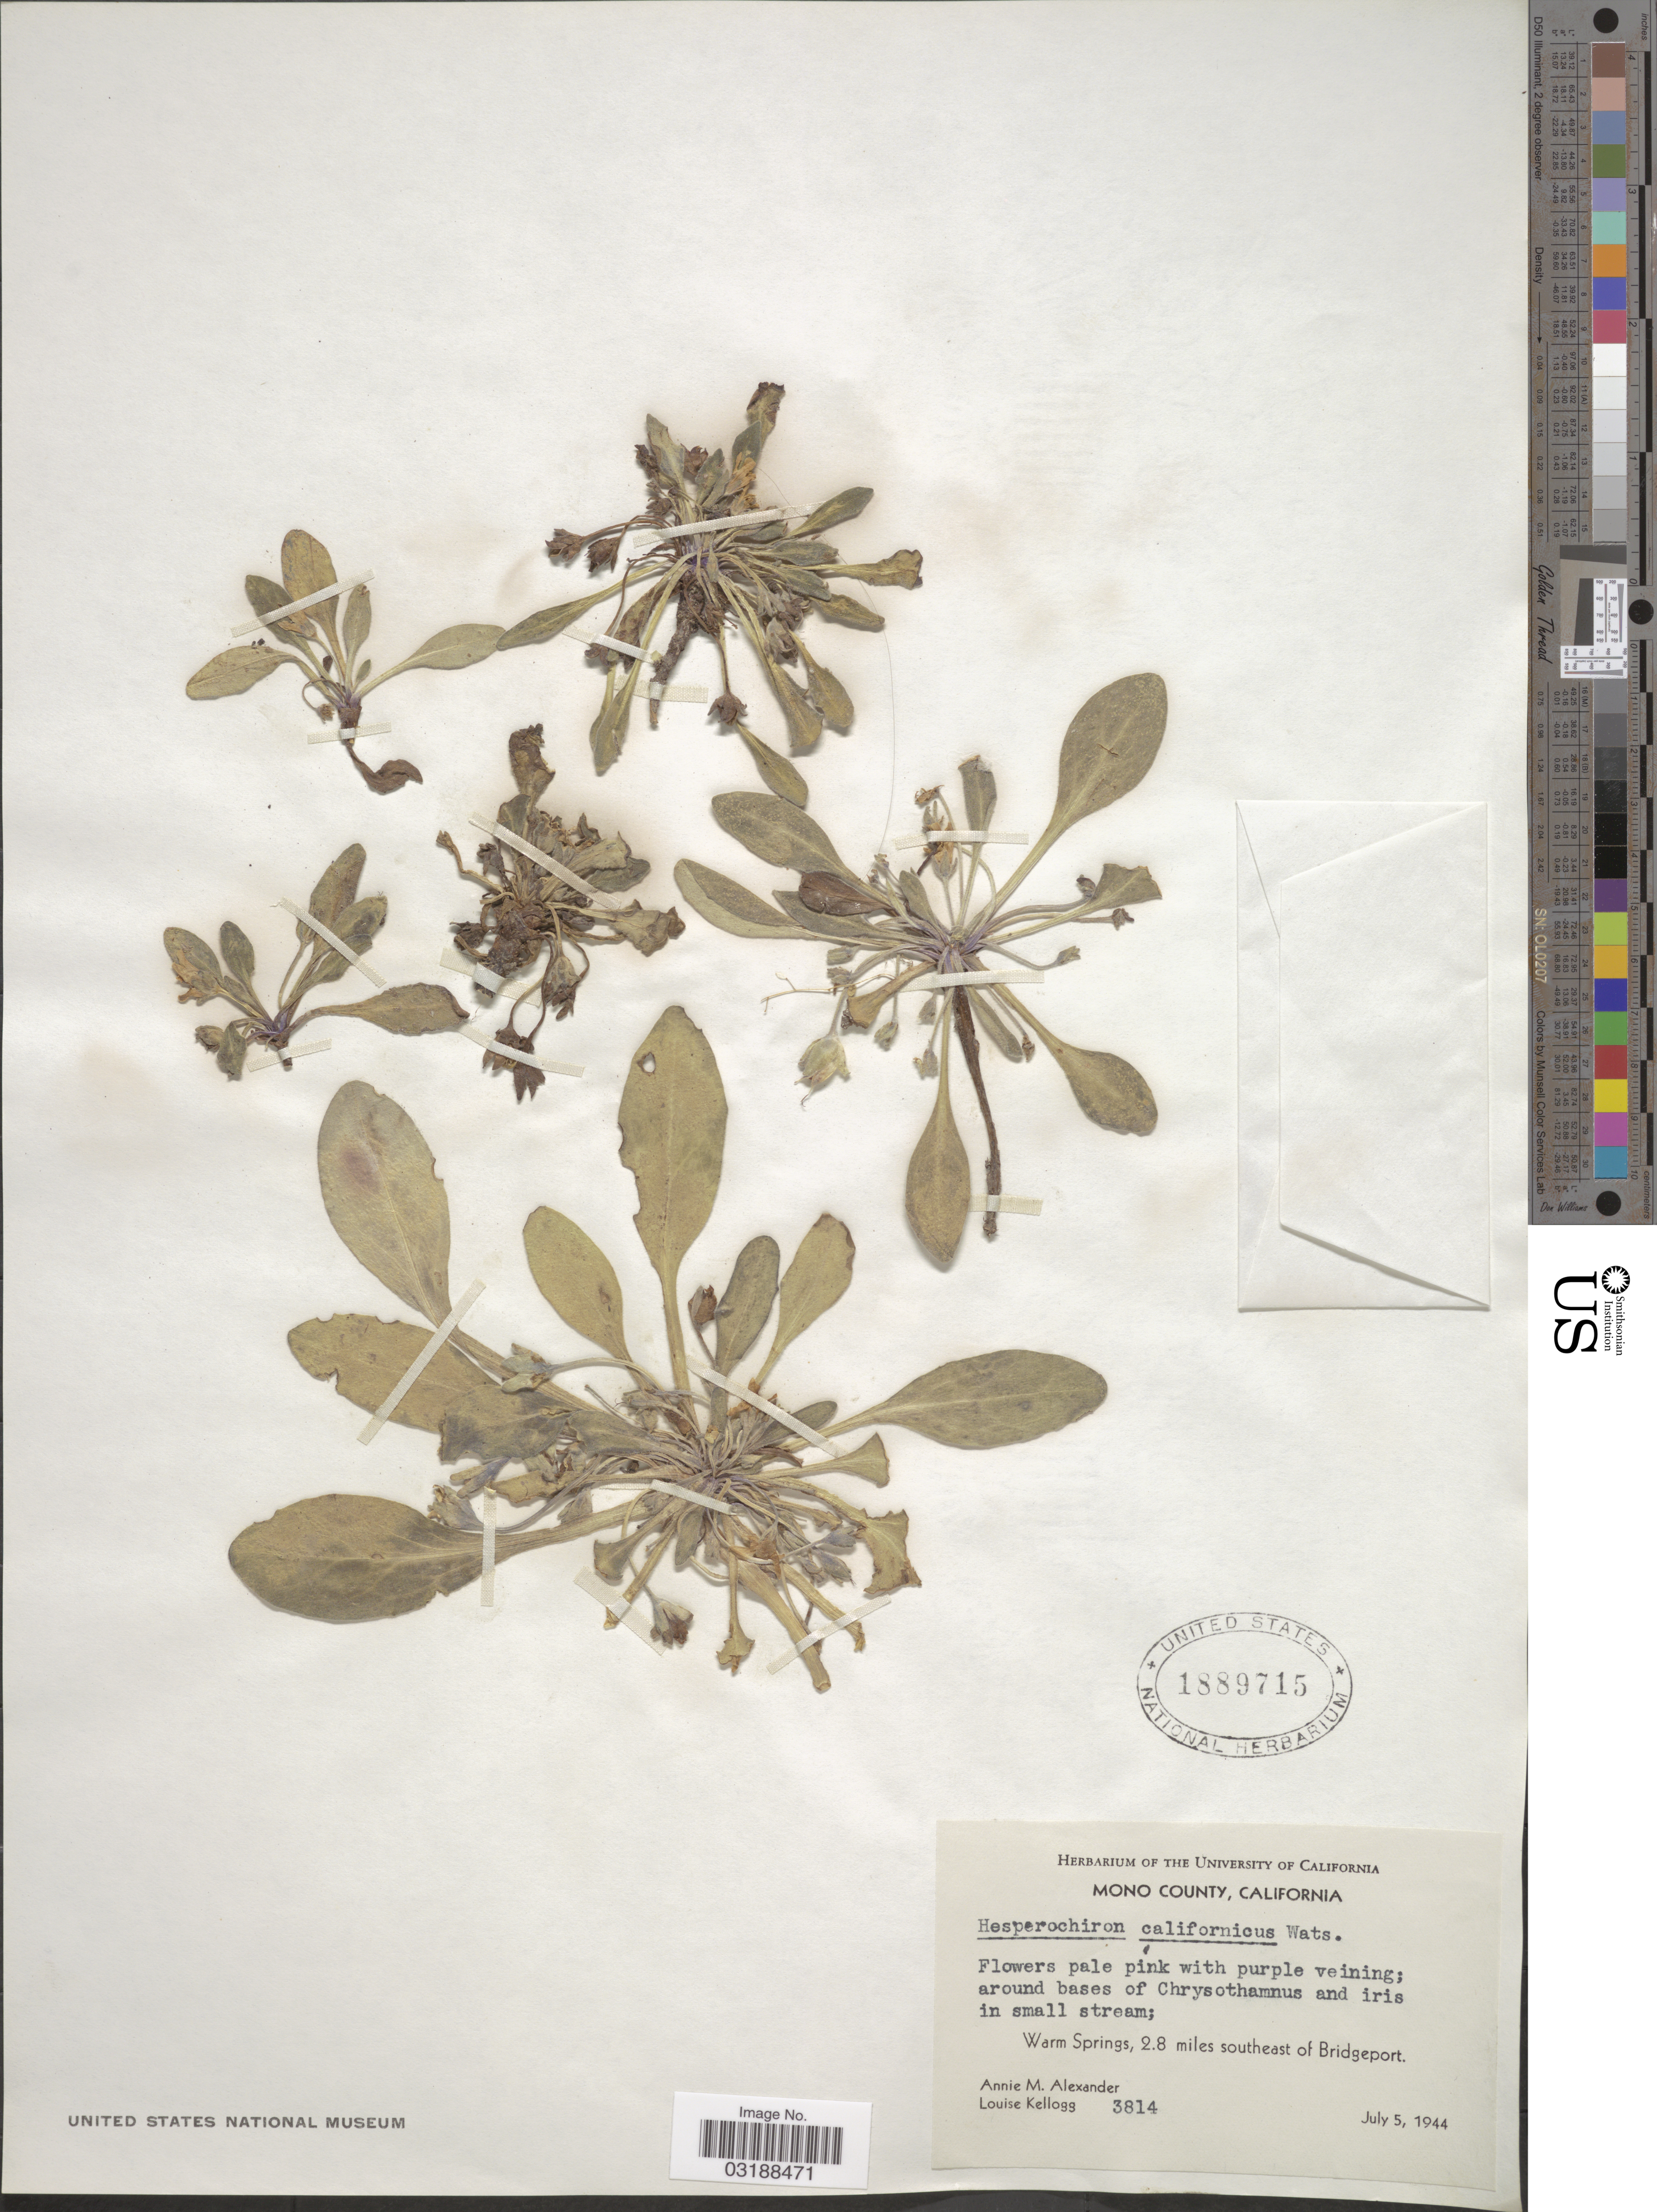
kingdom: Plantae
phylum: Tracheophyta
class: Magnoliopsida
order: Boraginales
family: Hydrophyllaceae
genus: Hesperochiron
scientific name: Hesperochiron californicus var. typicus White ined.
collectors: A. M. Alexander & L. Kellogg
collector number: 3814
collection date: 1944-07-05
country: United States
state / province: California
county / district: Mono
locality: Mono County. Warm Springs, 2.8 miles southeast of Bridgeport.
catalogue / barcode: US 1889715